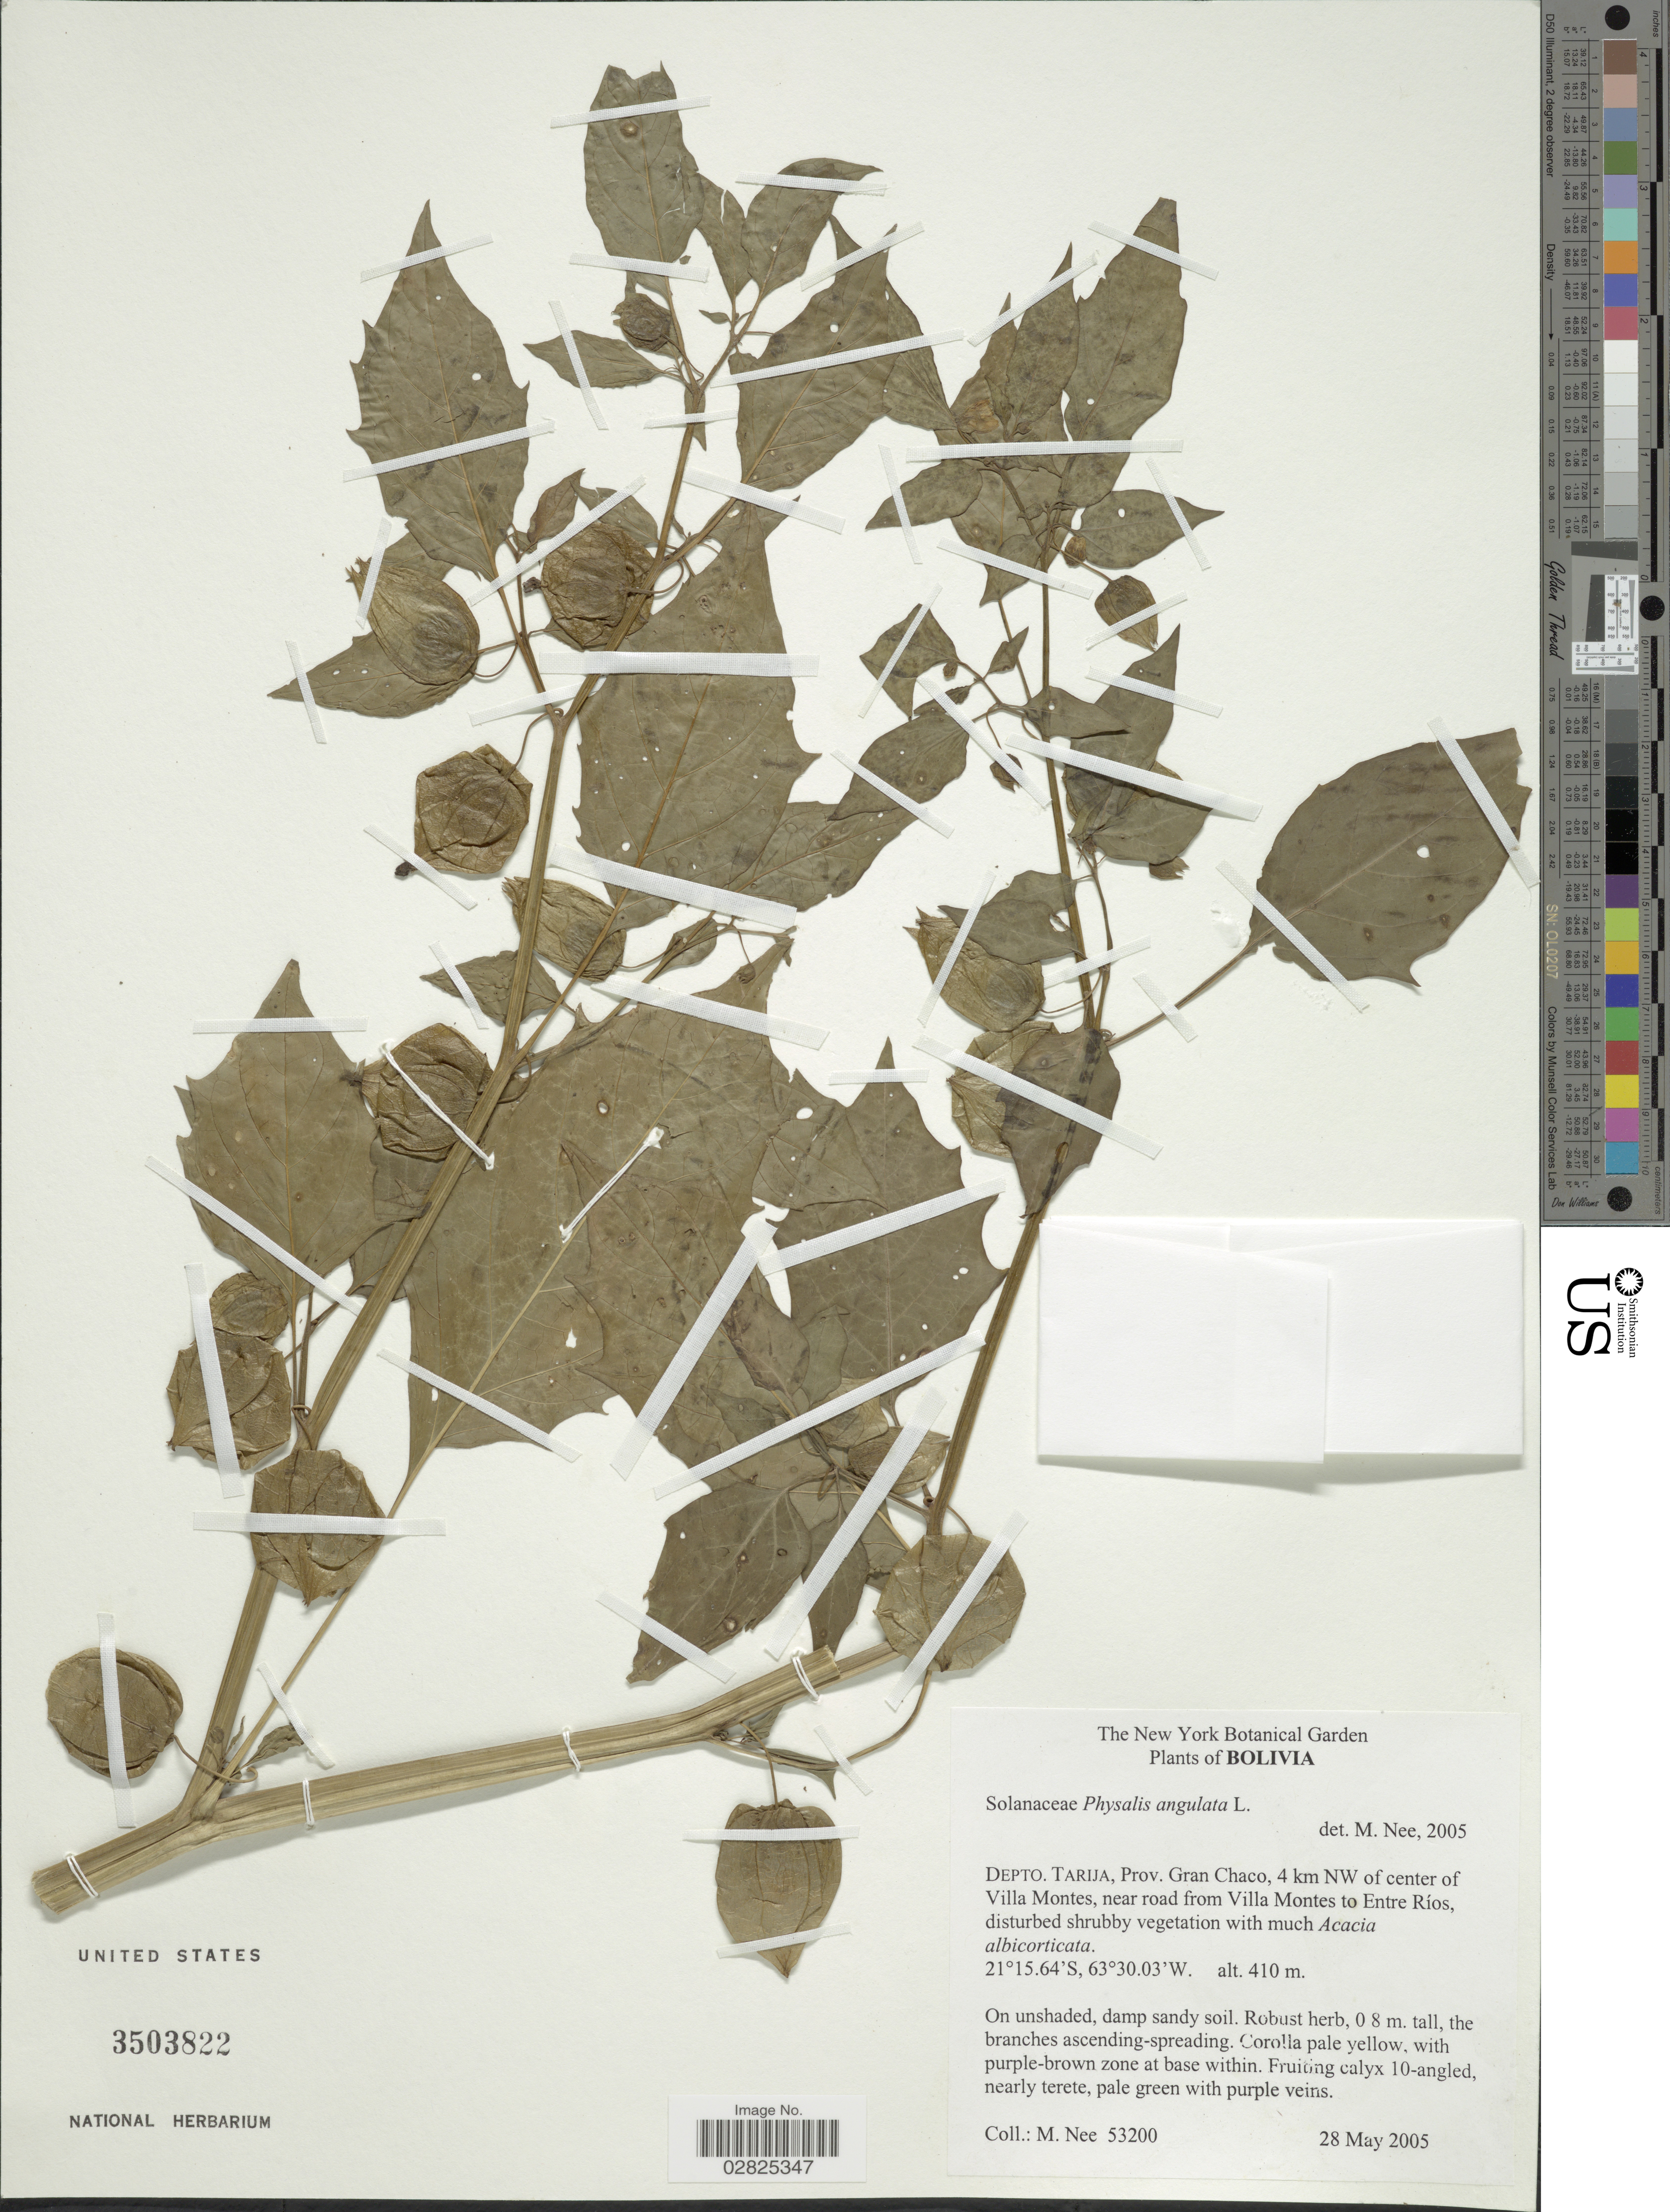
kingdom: Plantae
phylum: Tracheophyta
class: Magnoliopsida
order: Solanales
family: Solanaceae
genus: Physalis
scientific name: Physalis angulata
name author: L.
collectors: M. Nee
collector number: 53200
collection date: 2005-05-28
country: Bolivia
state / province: Tarija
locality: Depto. Tarija, Prov. Gran Chaco, 4 km NW of center of Villa Montes, near road from Villa Montes to Entre Ríos.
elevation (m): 410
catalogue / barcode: US 3503822